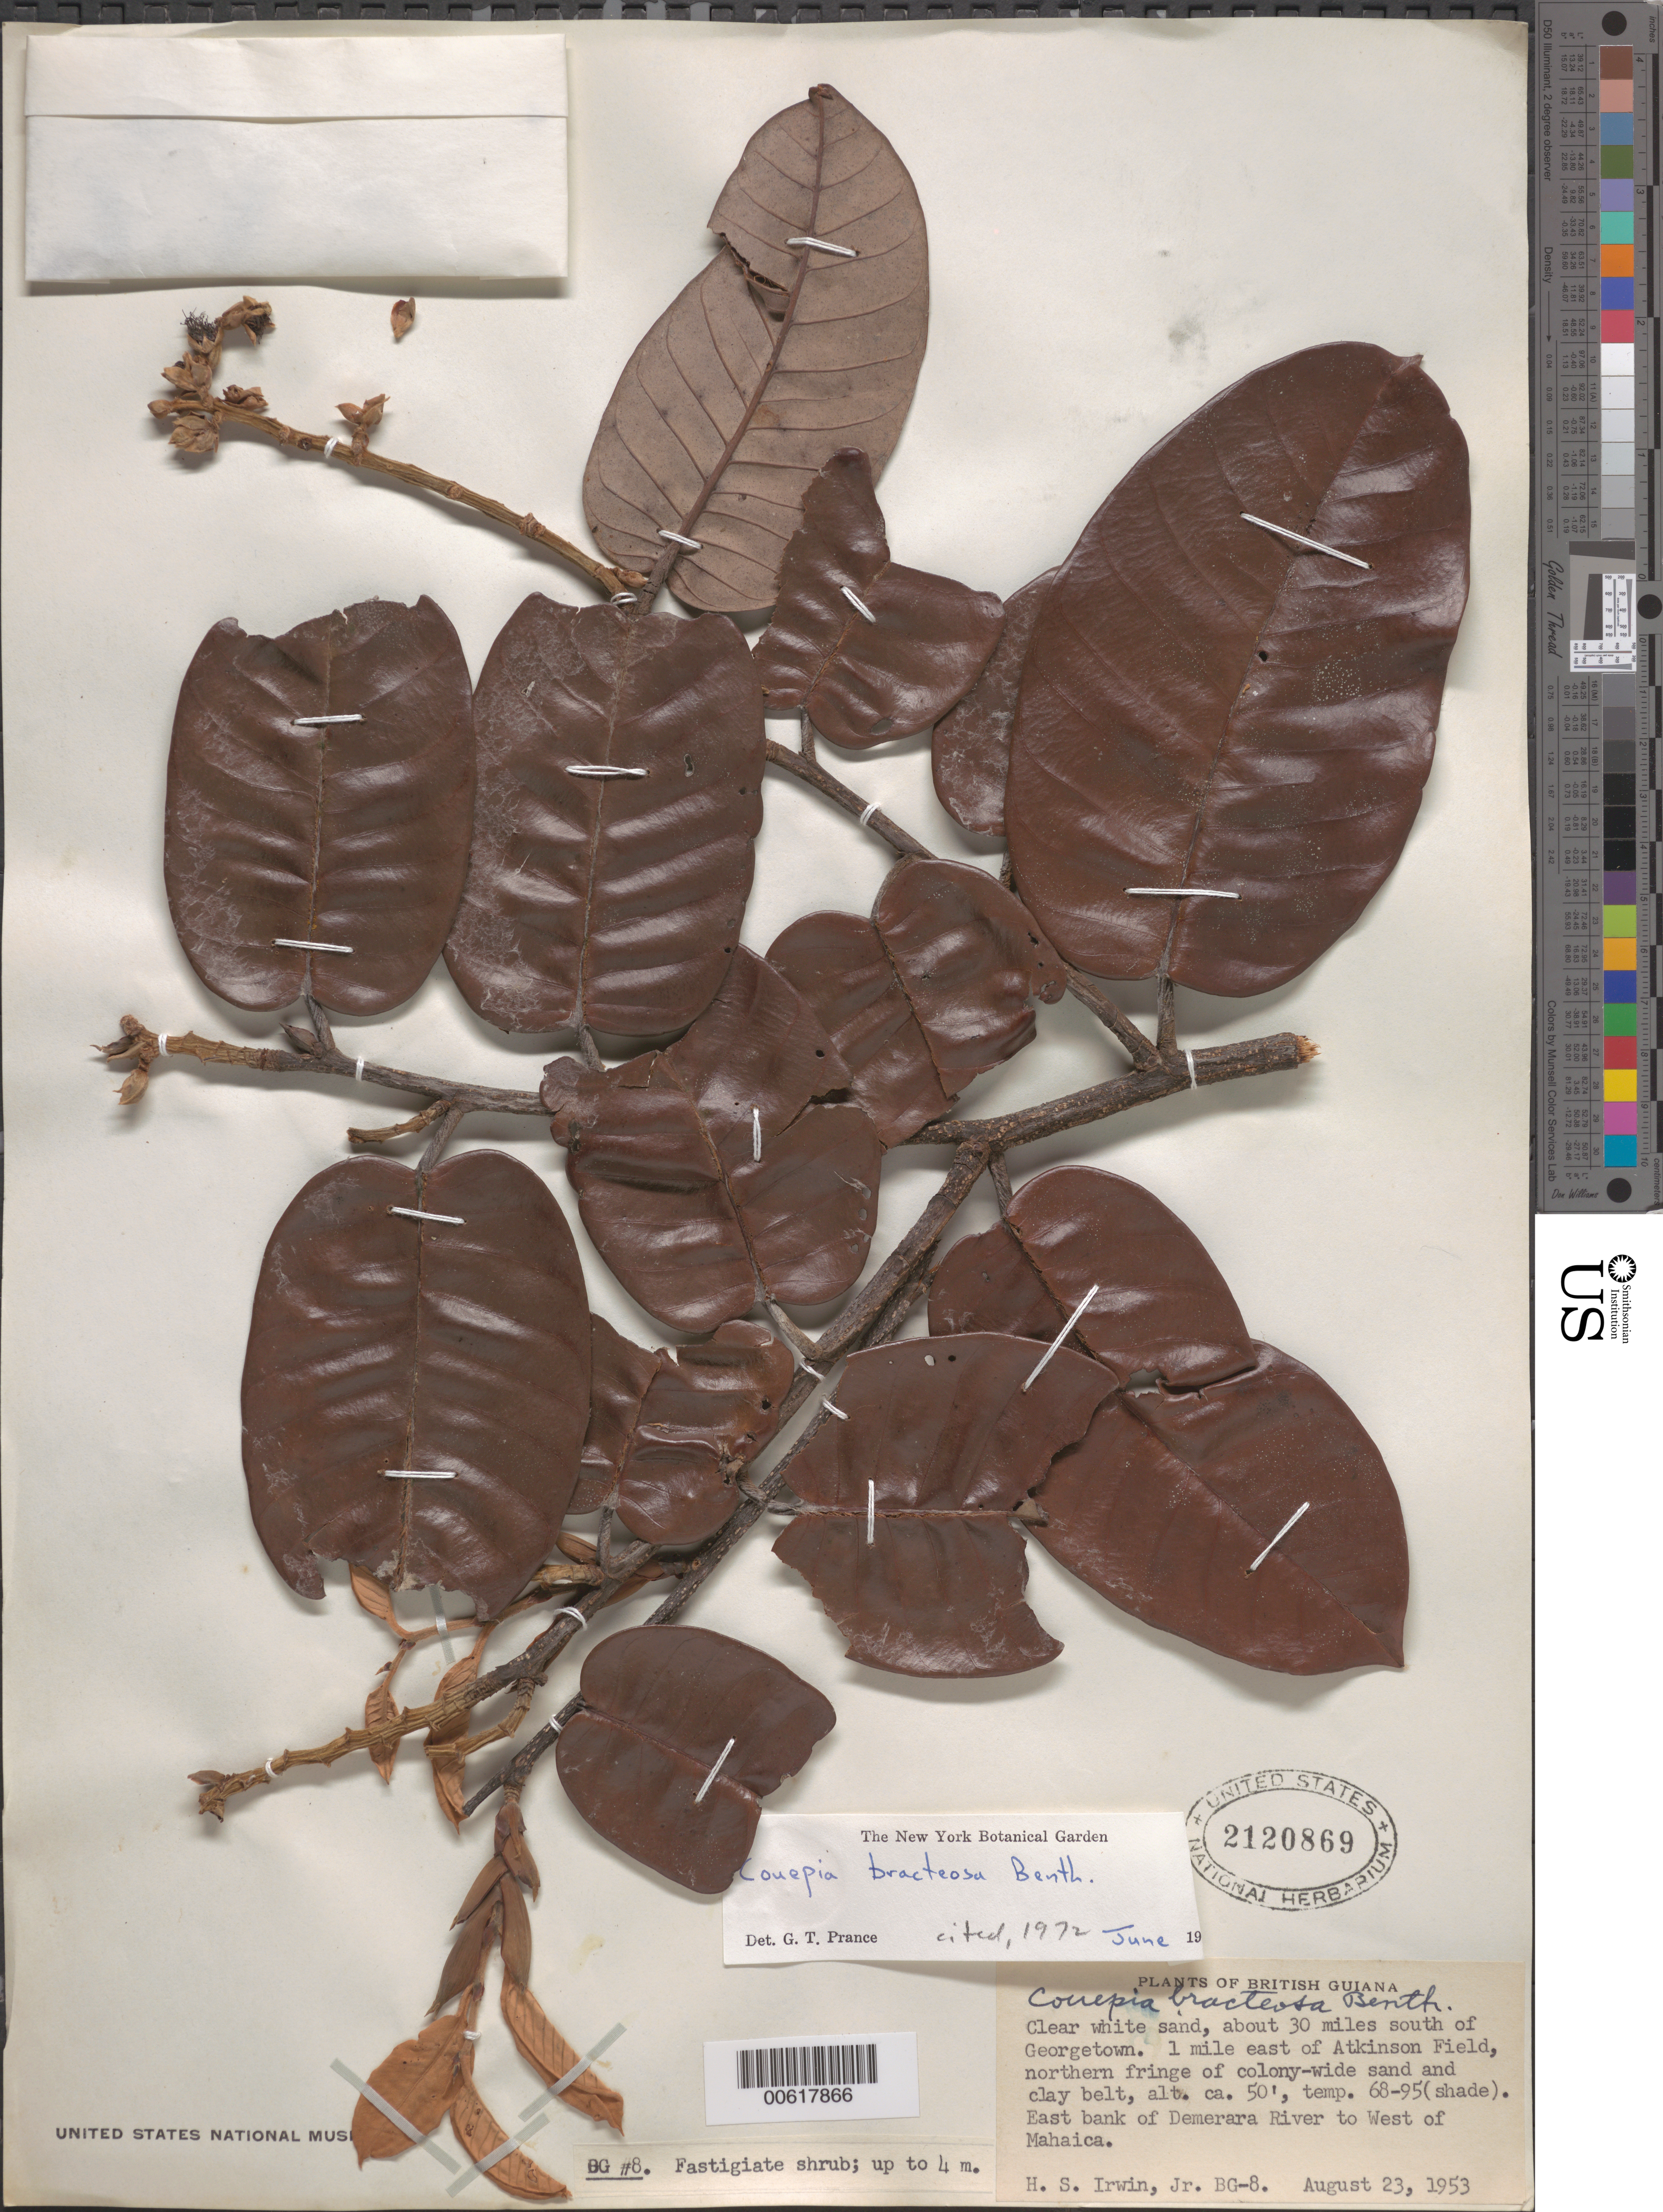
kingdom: Plantae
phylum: Tracheophyta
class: Magnoliopsida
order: Malpighiales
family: Chrysobalanaceae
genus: Couepia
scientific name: Couepia bracteosa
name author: Benth.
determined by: Prance, G. T.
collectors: H. Irwin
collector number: BG 8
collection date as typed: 23-Aug-53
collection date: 1953-08-23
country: Guyana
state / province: Demerara-Mahaica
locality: Atkinson Field, 1 mi. E of , Demerara R., E bank to W of Mahaica, ca. 30 mi. S of Georgetown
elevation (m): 15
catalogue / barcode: US 2120869